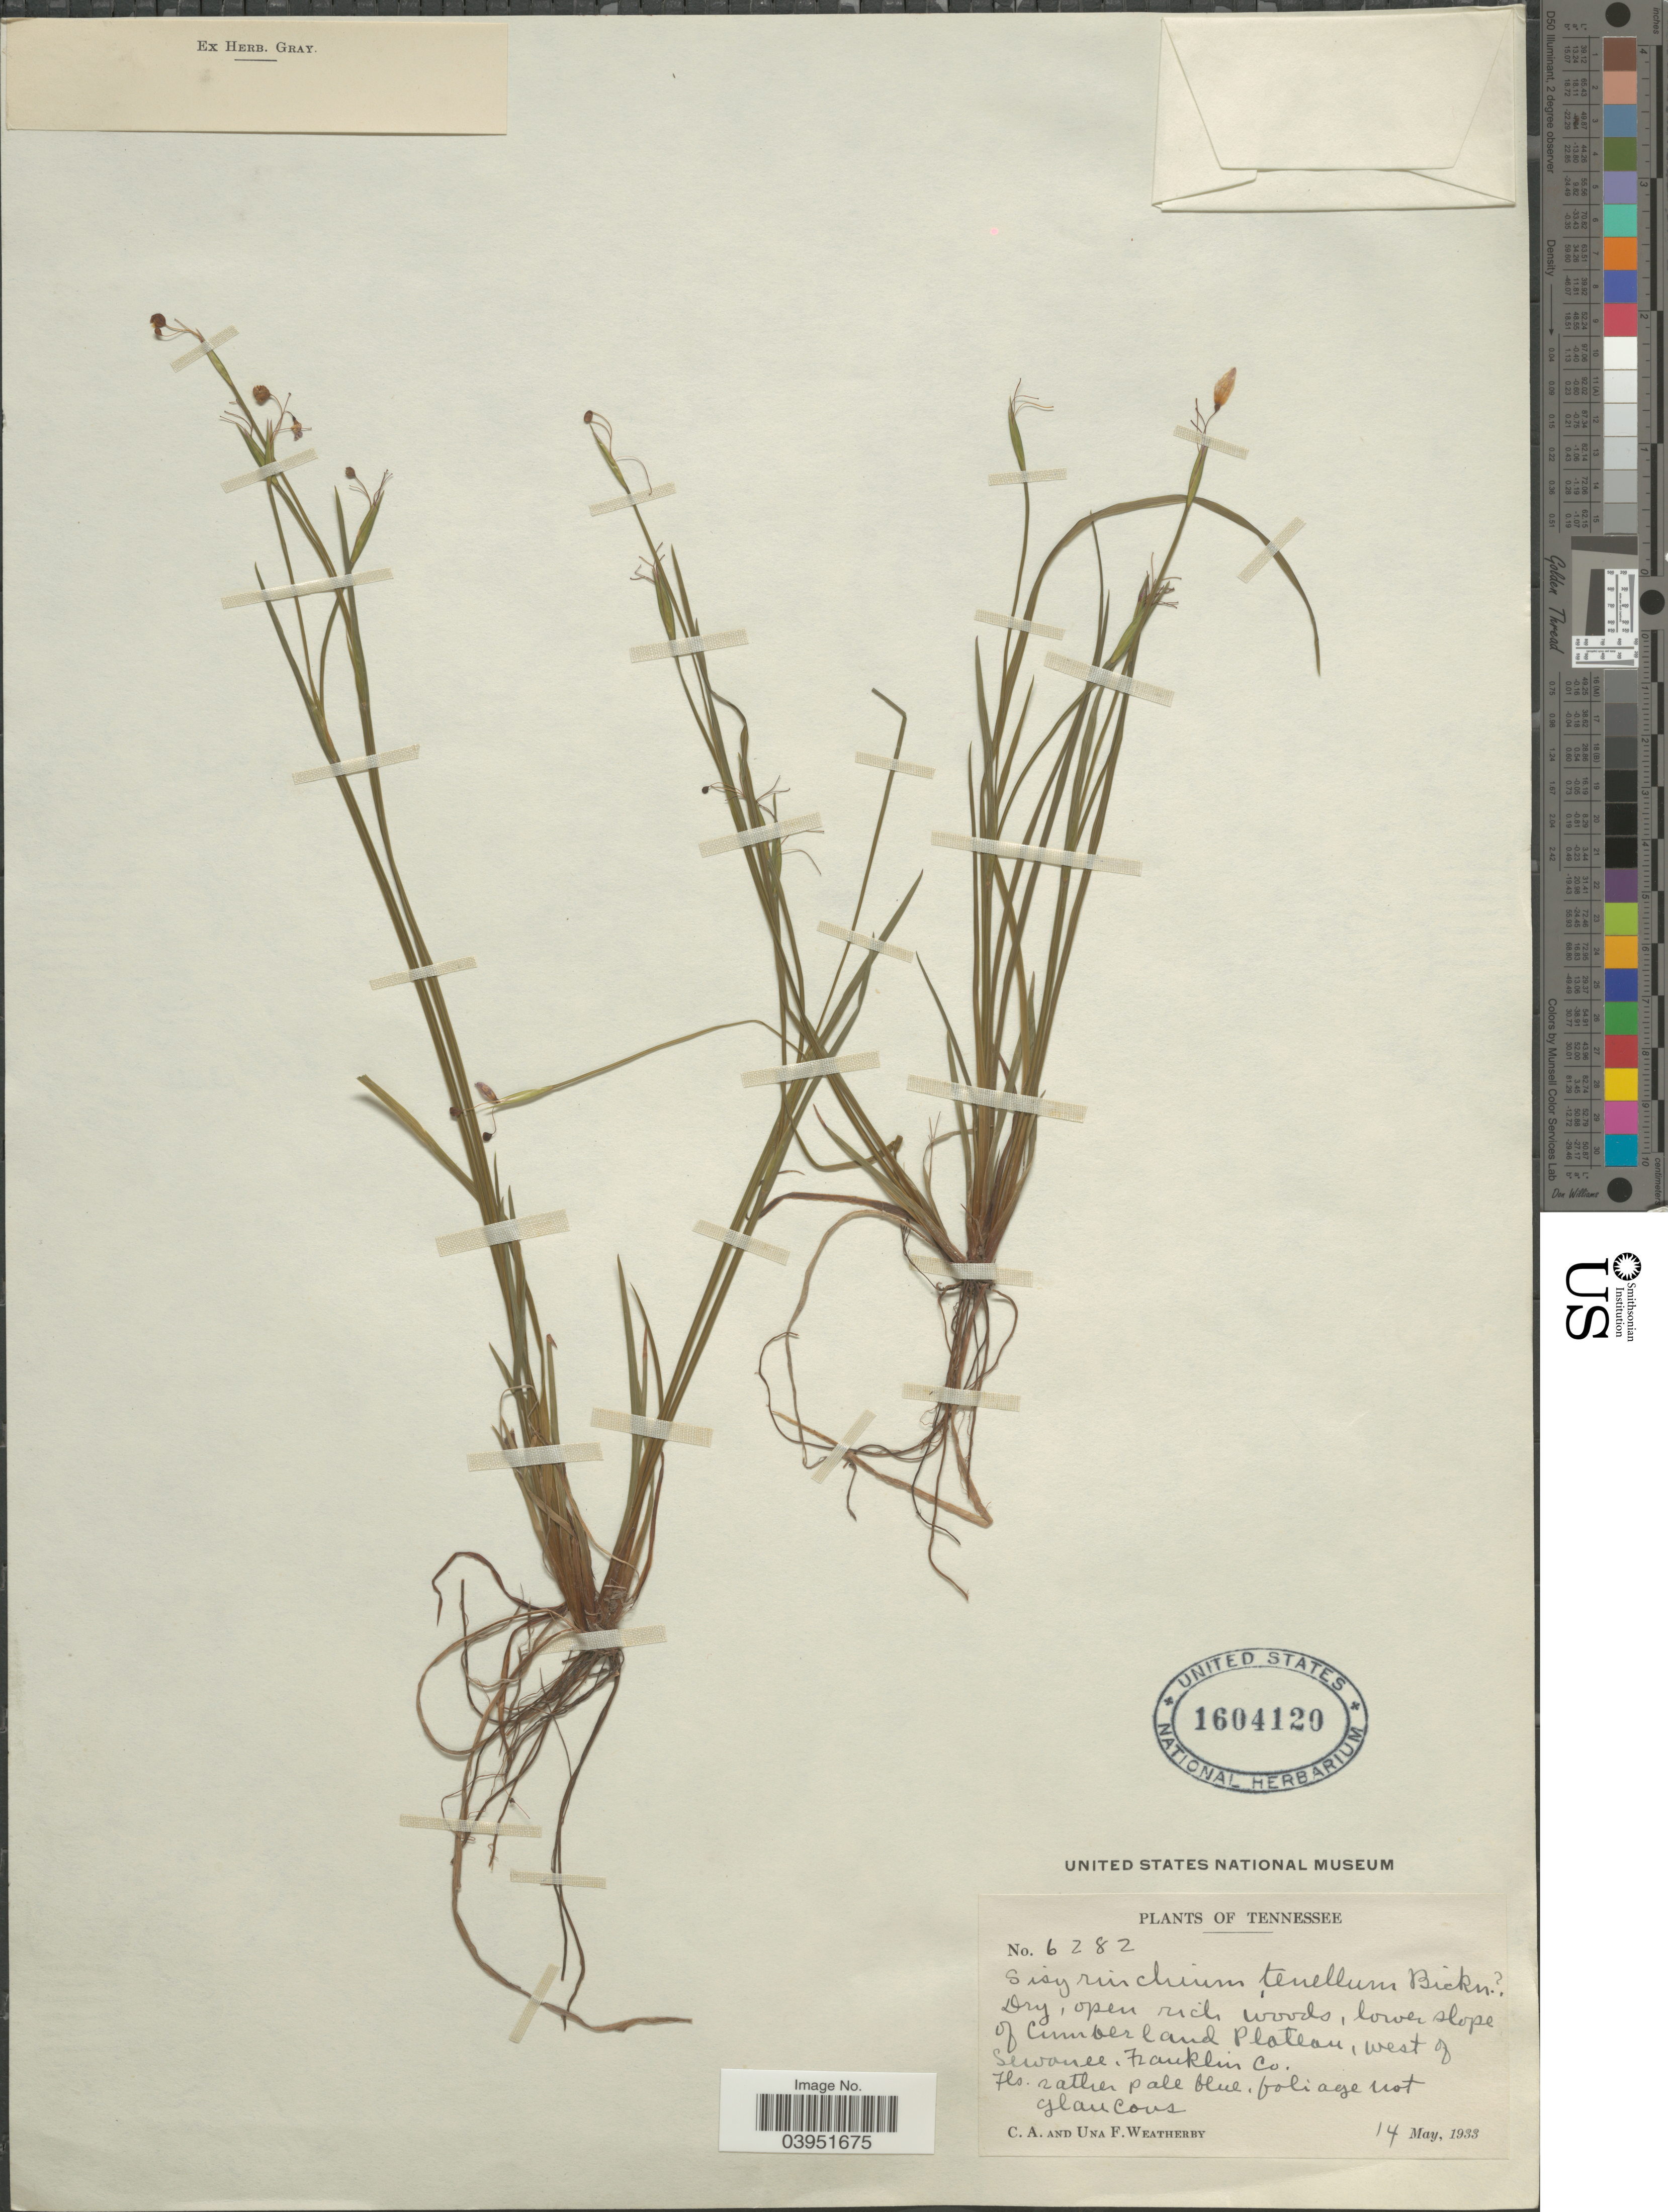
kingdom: Plantae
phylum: Tracheophyta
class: Liliopsida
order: Asparagales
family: Iridaceae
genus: Sisyrinchium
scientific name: Sisyrinchium tenellum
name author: E.P. Bicknell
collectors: C. A. Weatherby & U. Weatherby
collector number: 6282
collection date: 1933-05-14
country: United States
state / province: Tennessee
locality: Lower slope of Cumberland Plateau, west of Sewanee, Franklin Co.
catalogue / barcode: US 1604120